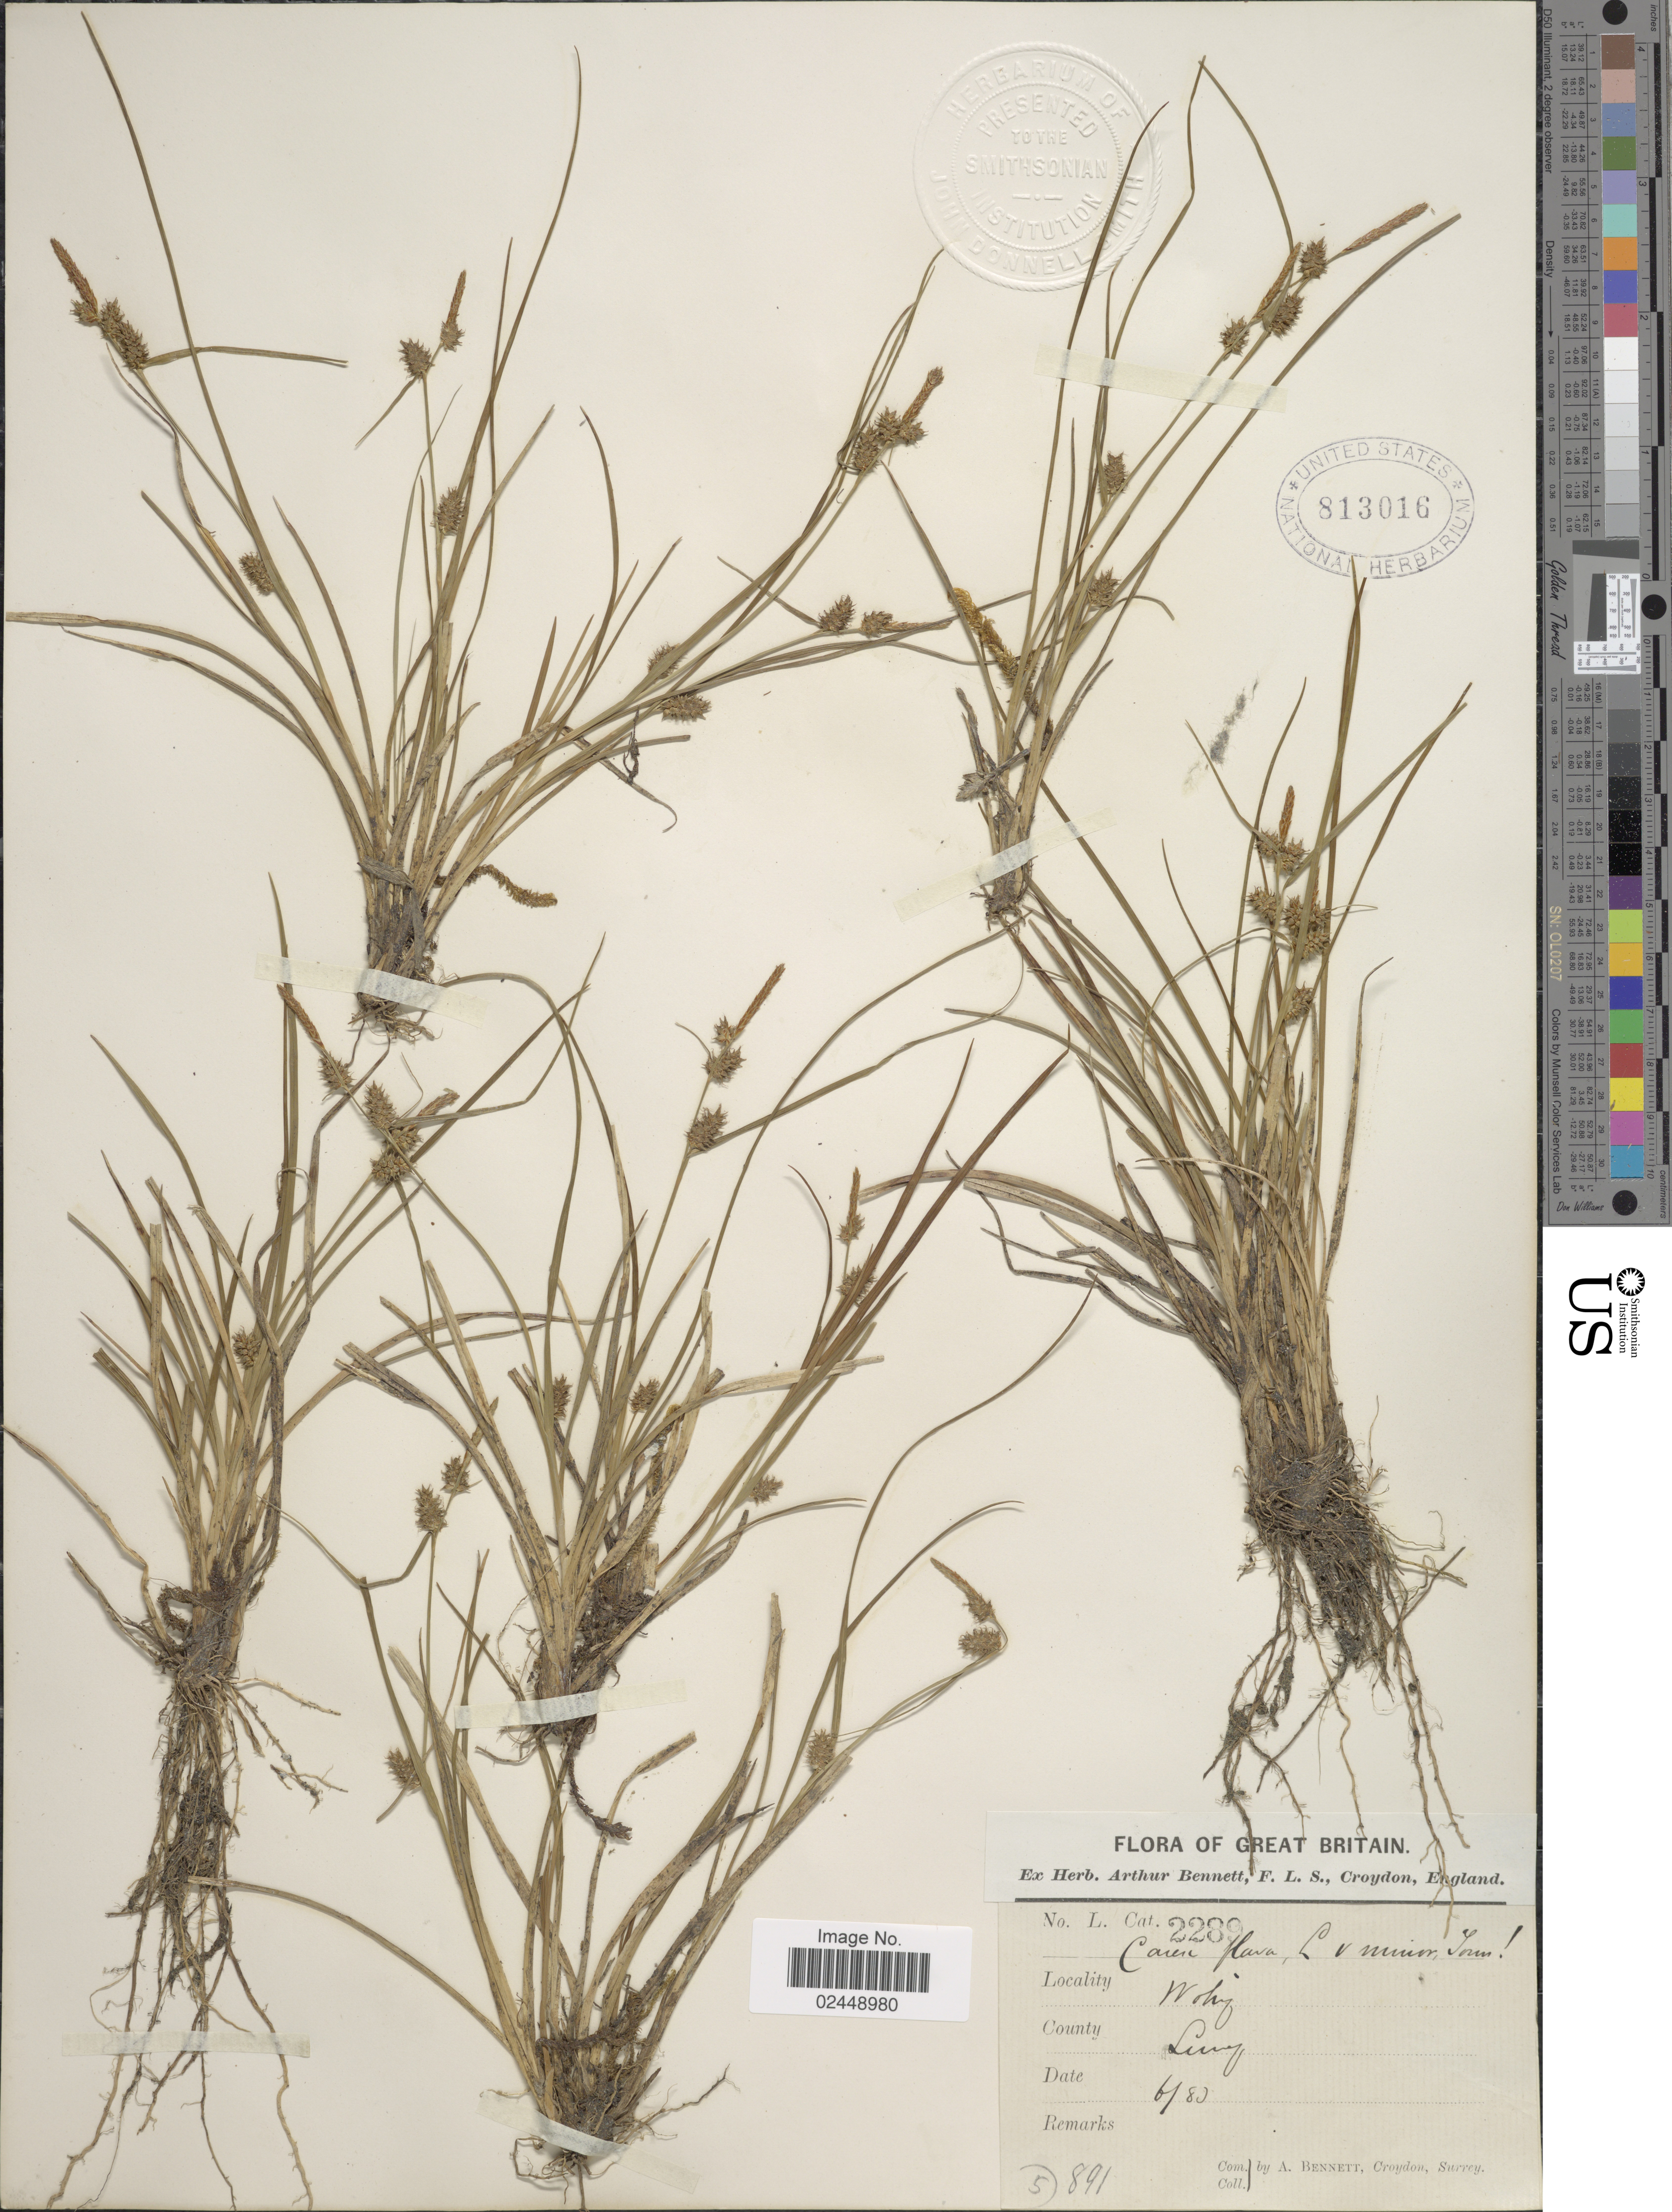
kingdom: Plantae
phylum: Tracheophyta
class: Liliopsida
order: Poales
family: Cyperaceae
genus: Carex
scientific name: Carex flava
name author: L.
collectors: A. Bennett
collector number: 2289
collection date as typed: Transcribed d/m/y: /6/80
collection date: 1880-06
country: United Kingdom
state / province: England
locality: Woking, County Surrey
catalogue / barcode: US 813016